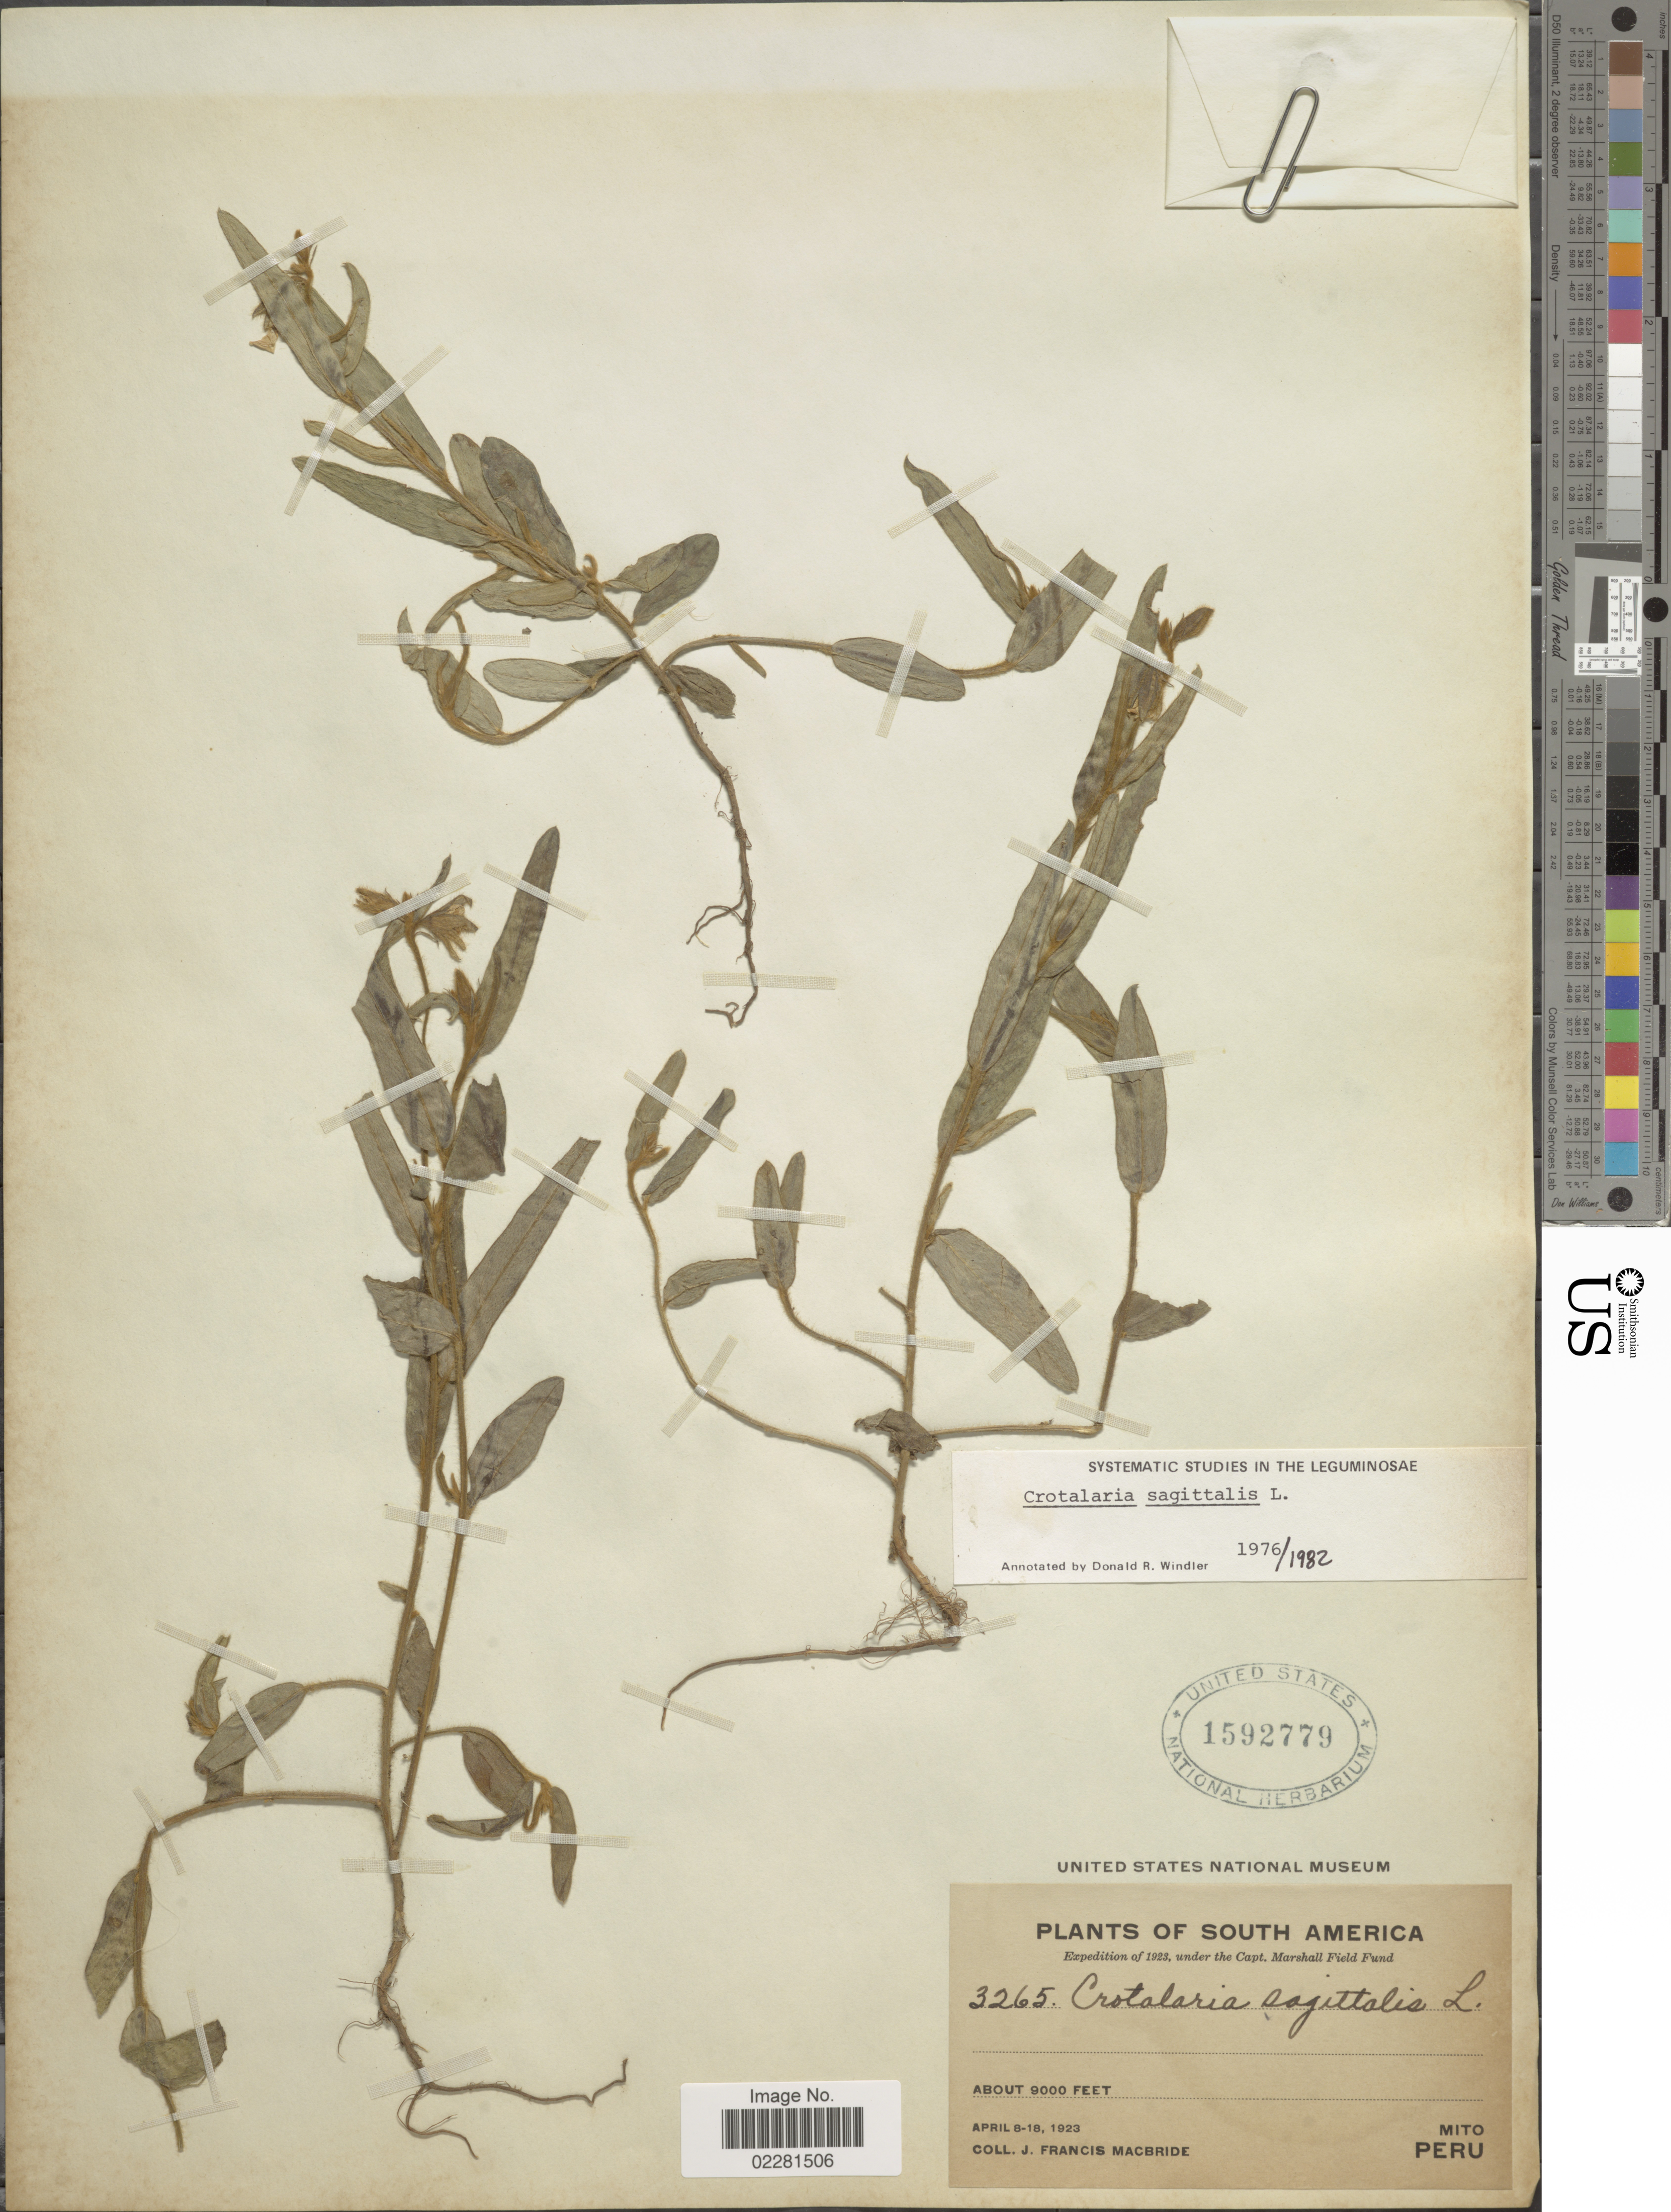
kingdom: Plantae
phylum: Tracheophyta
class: Magnoliopsida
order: Fabales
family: Fabaceae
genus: Crotalaria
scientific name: Crotalaria sagittalis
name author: L.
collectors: J. F. Macbride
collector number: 3265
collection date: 1923-04-08/1923-04-18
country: Peru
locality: Mito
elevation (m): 2743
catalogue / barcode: US 1592779